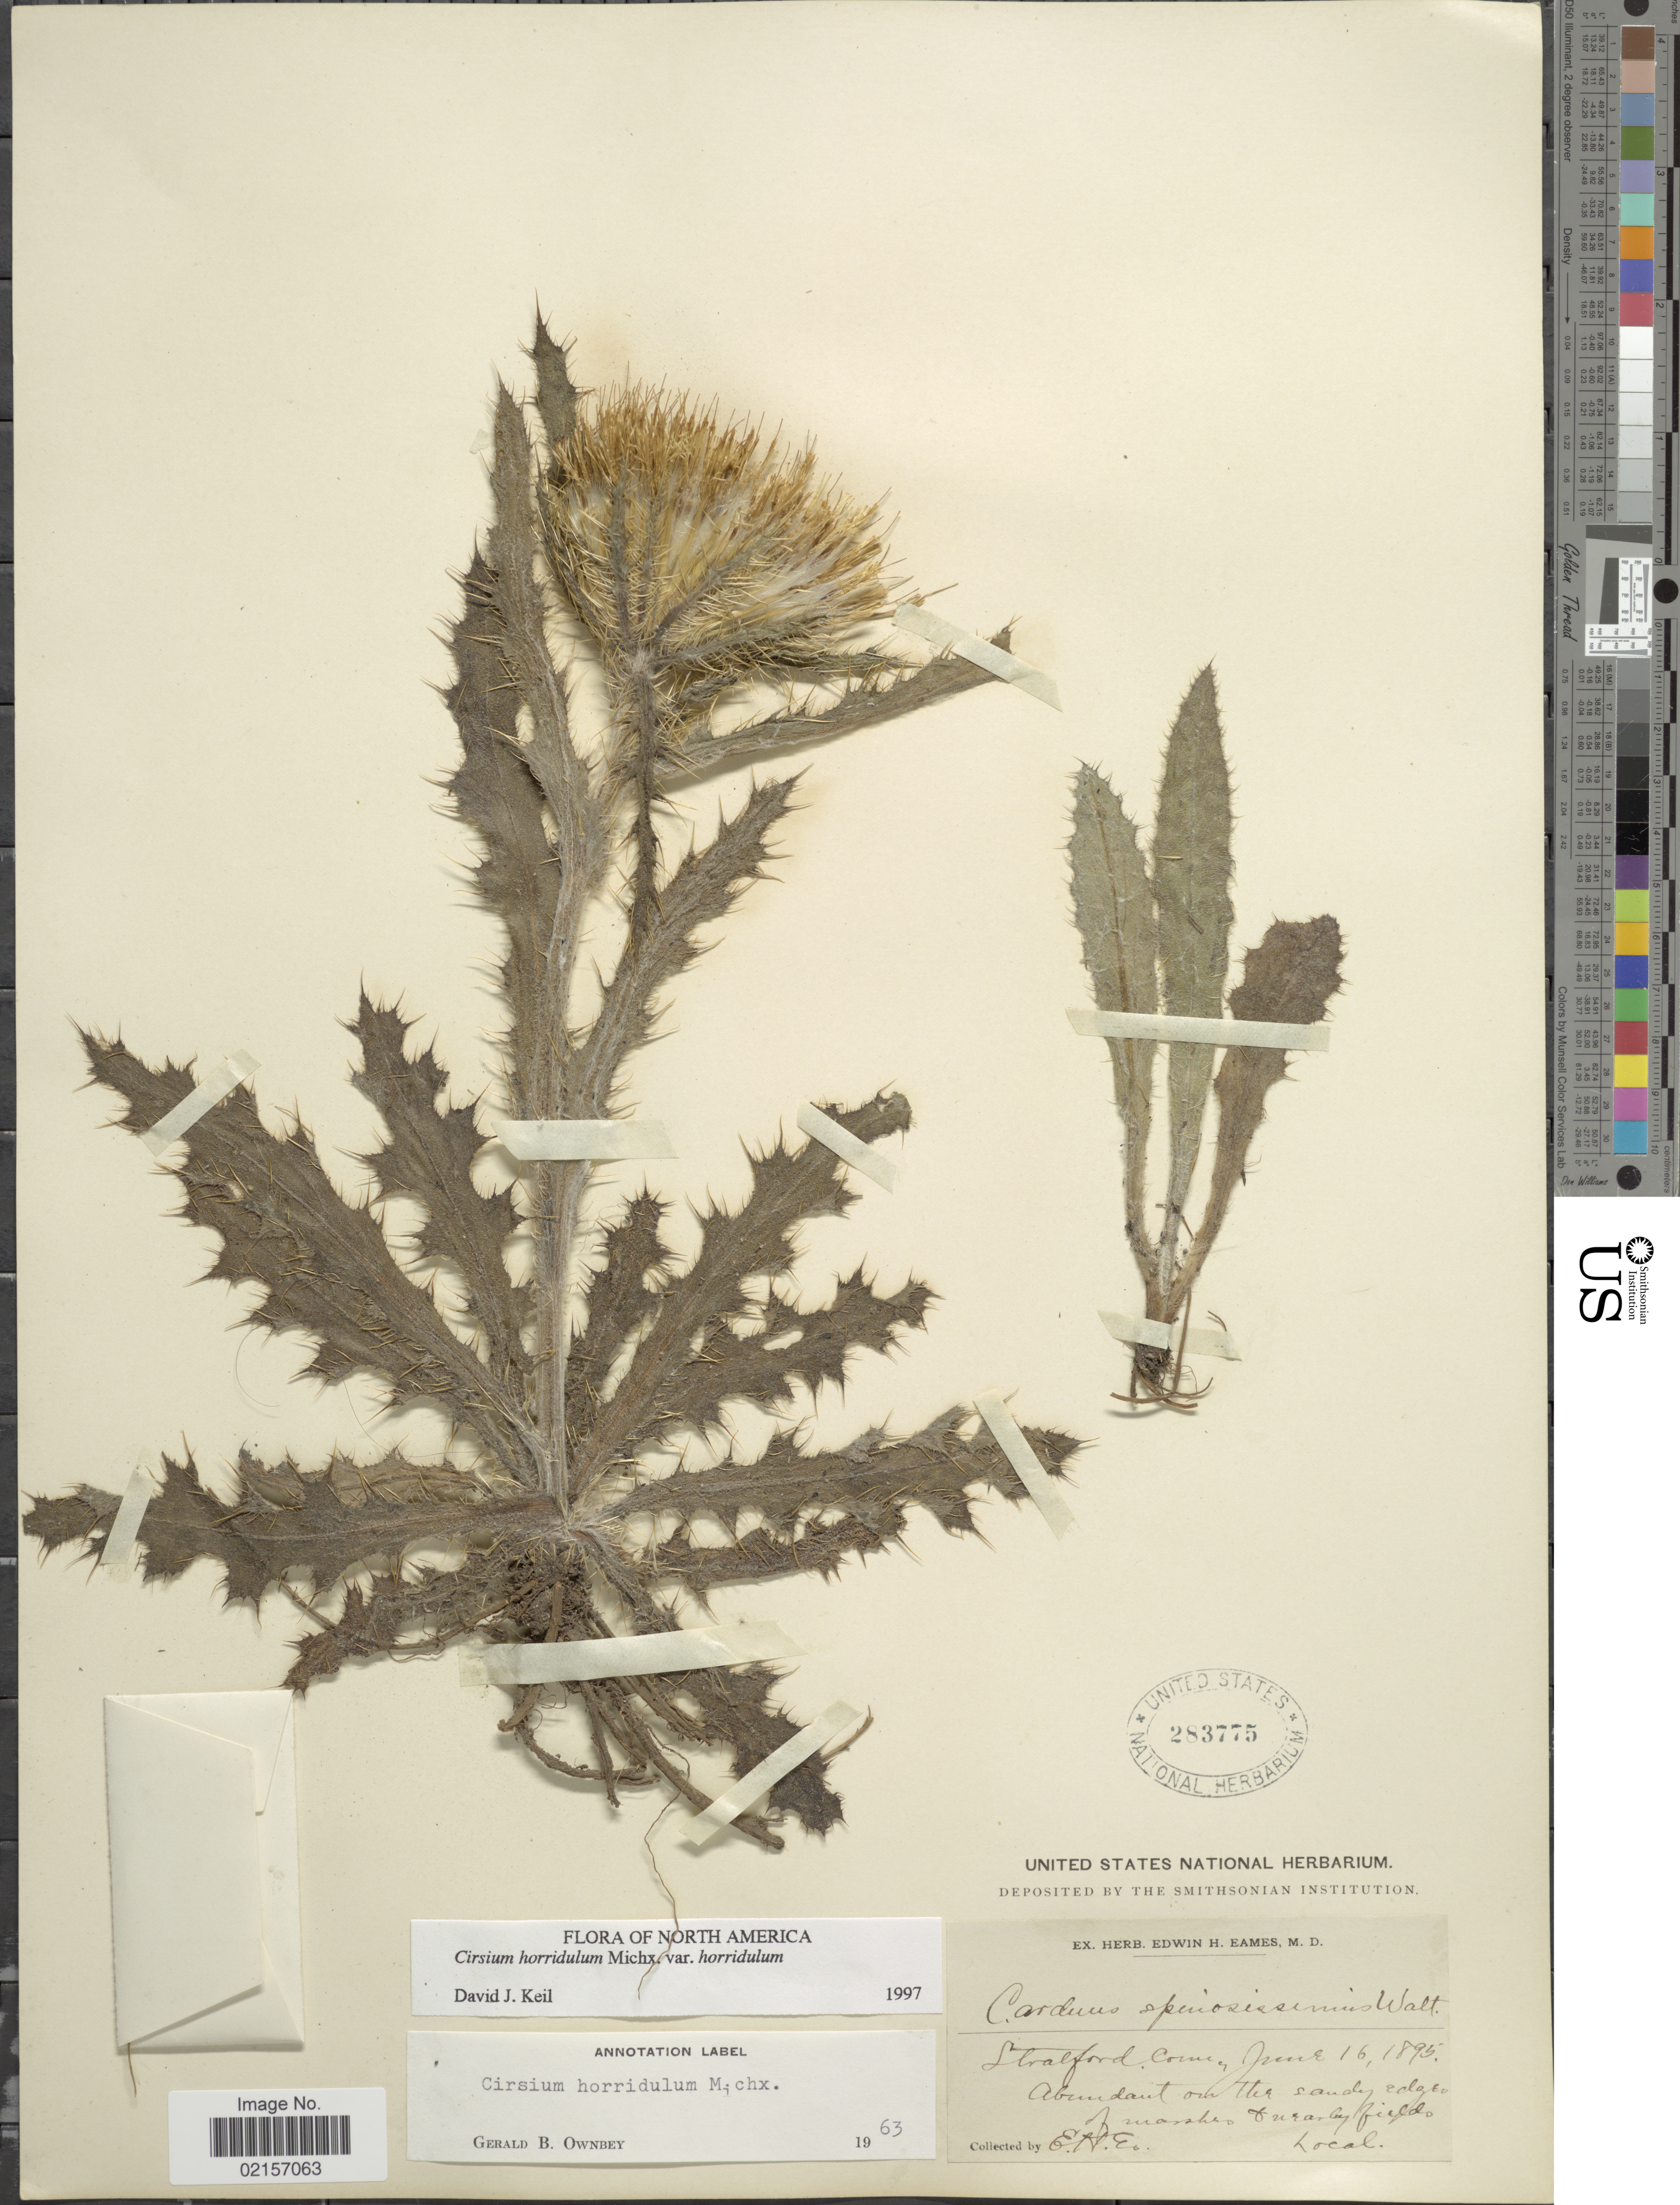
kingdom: Plantae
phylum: Tracheophyta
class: Magnoliopsida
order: Asterales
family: Asteraceae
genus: Cirsium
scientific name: Cirsium horridulum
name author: Michx.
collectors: E. H. Eames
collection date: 1895-06-16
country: United States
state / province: Connecticut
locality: Stratford, abundant on the sandy edges of washes of nearby fields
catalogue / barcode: US 283775